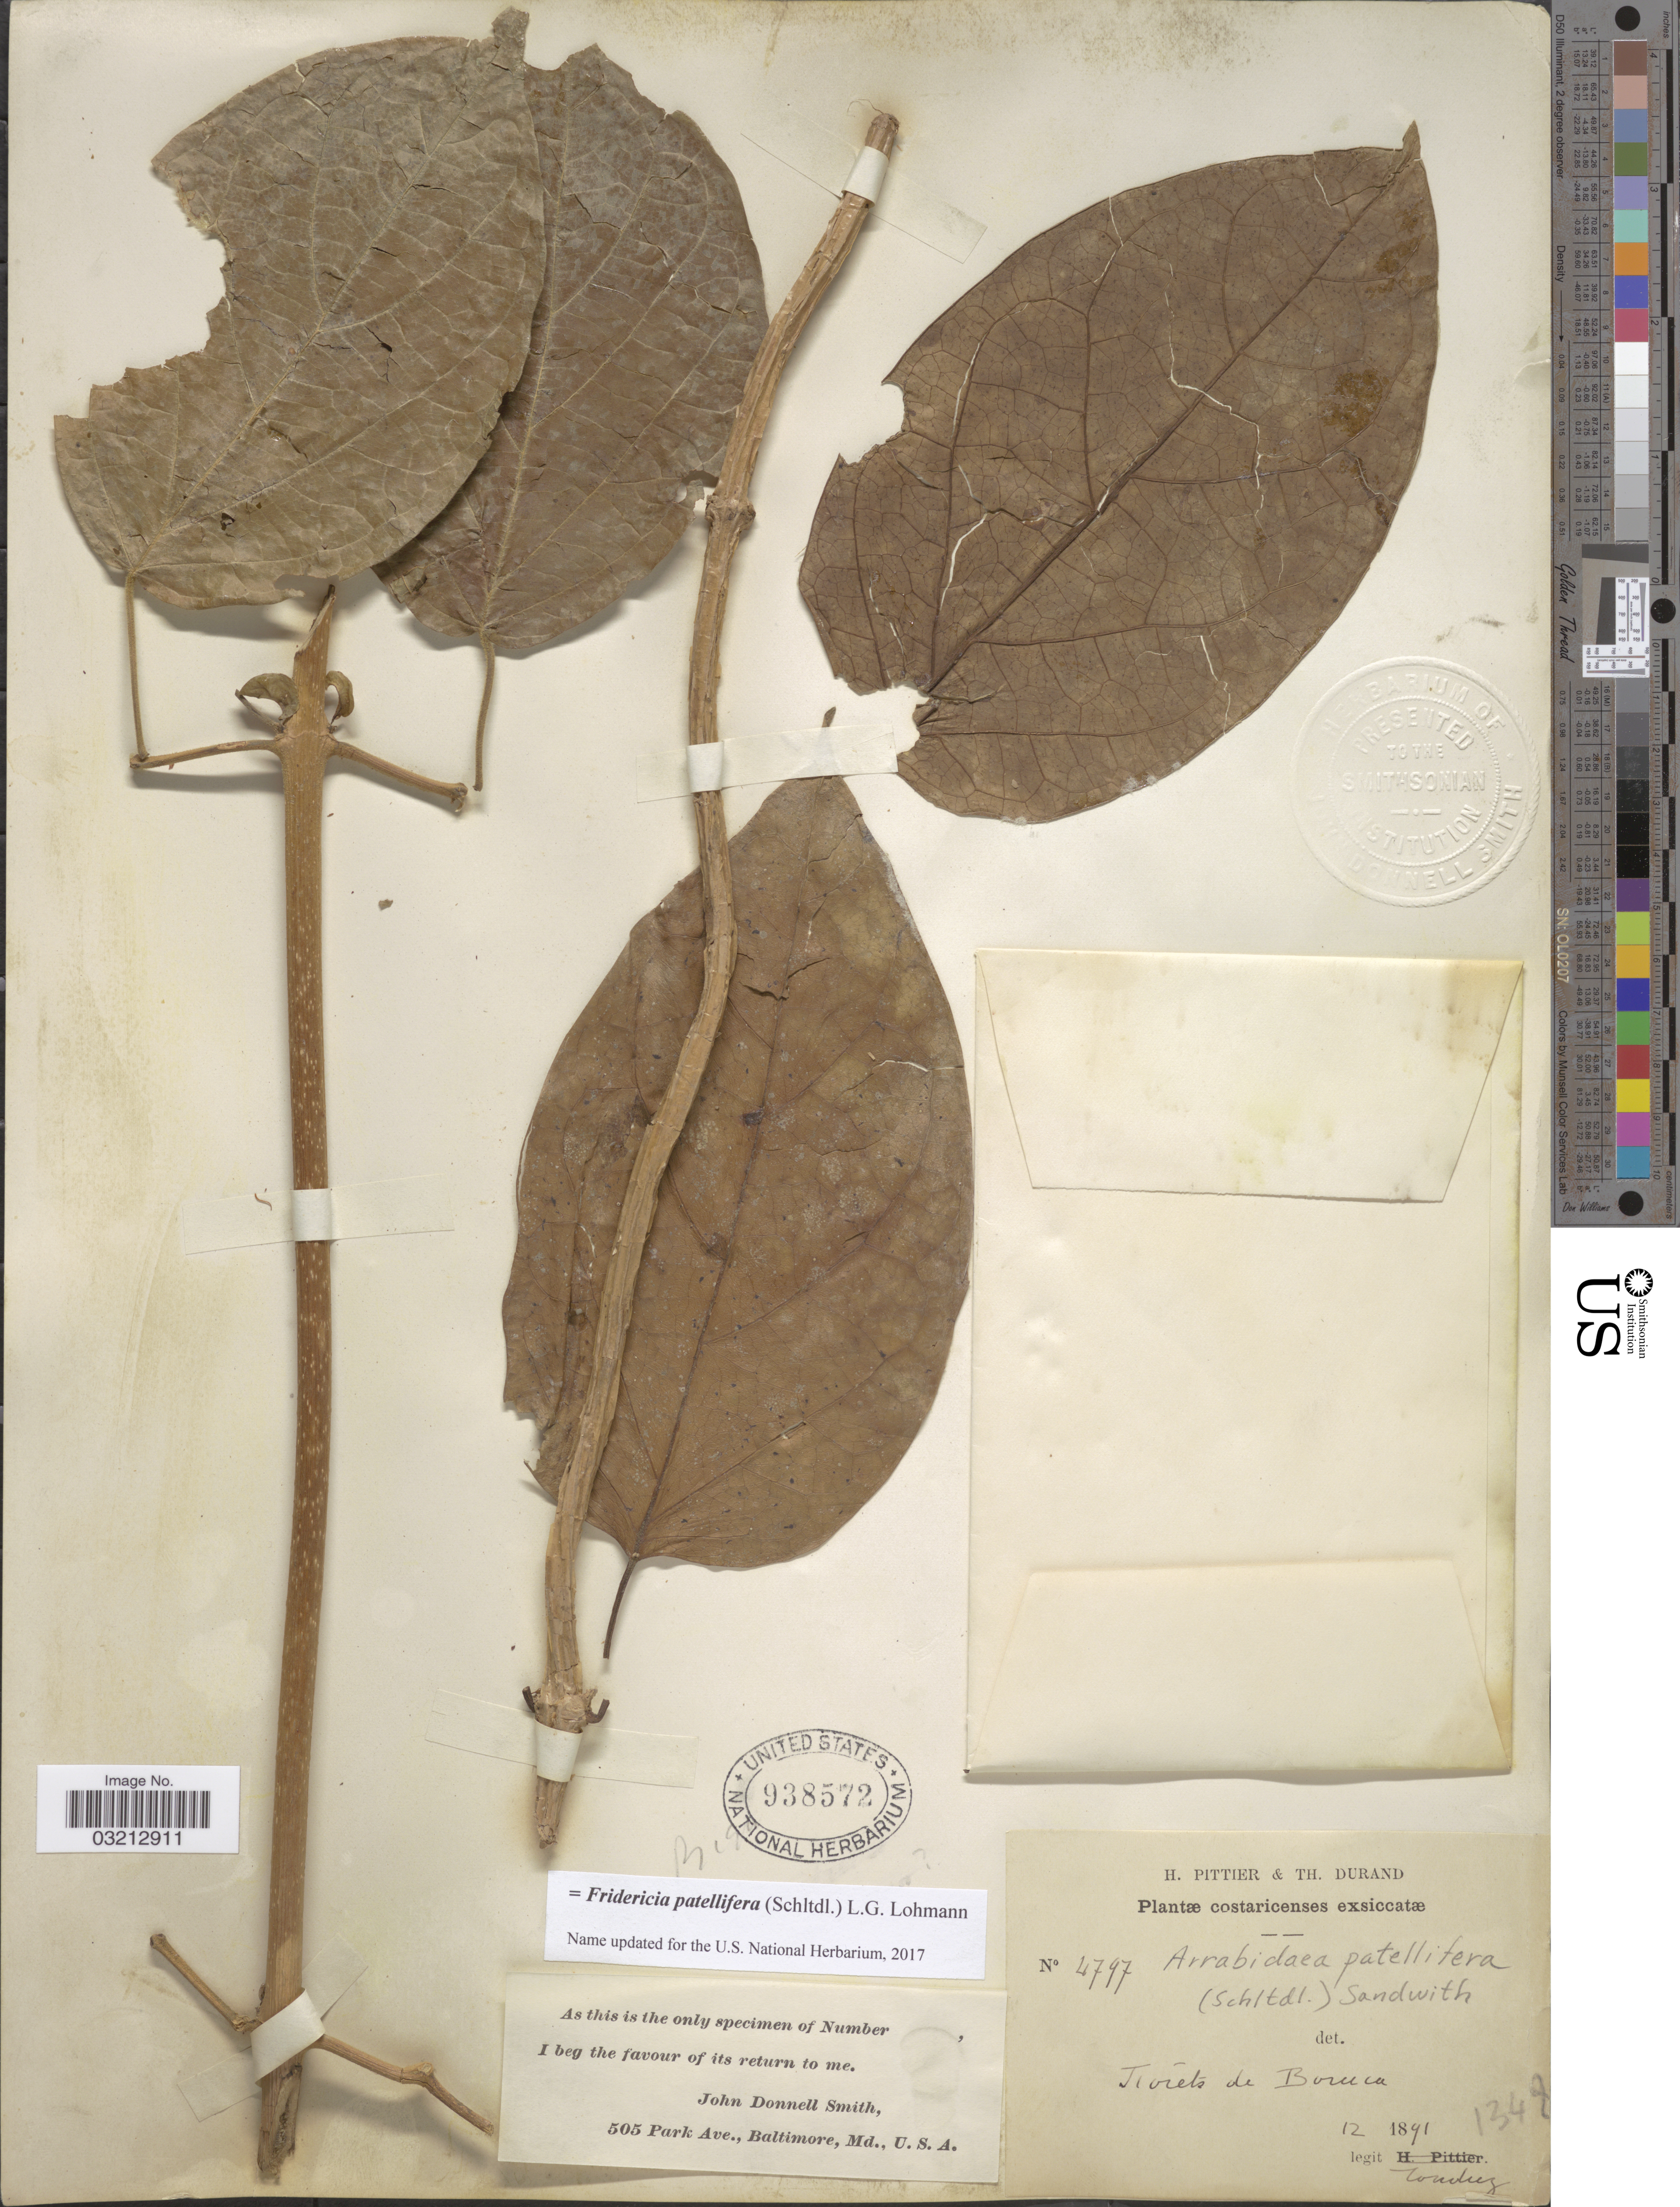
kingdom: Plantae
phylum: Tracheophyta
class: Magnoliopsida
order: Lamiales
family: Bignoniaceae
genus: Fridericia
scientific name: Fridericia patellifera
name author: (Schltdl.) L.G. Lohmann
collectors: Tonduz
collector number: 4797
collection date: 1891-12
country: Costa Rica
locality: Fórets de Boruca.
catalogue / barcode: US 938572